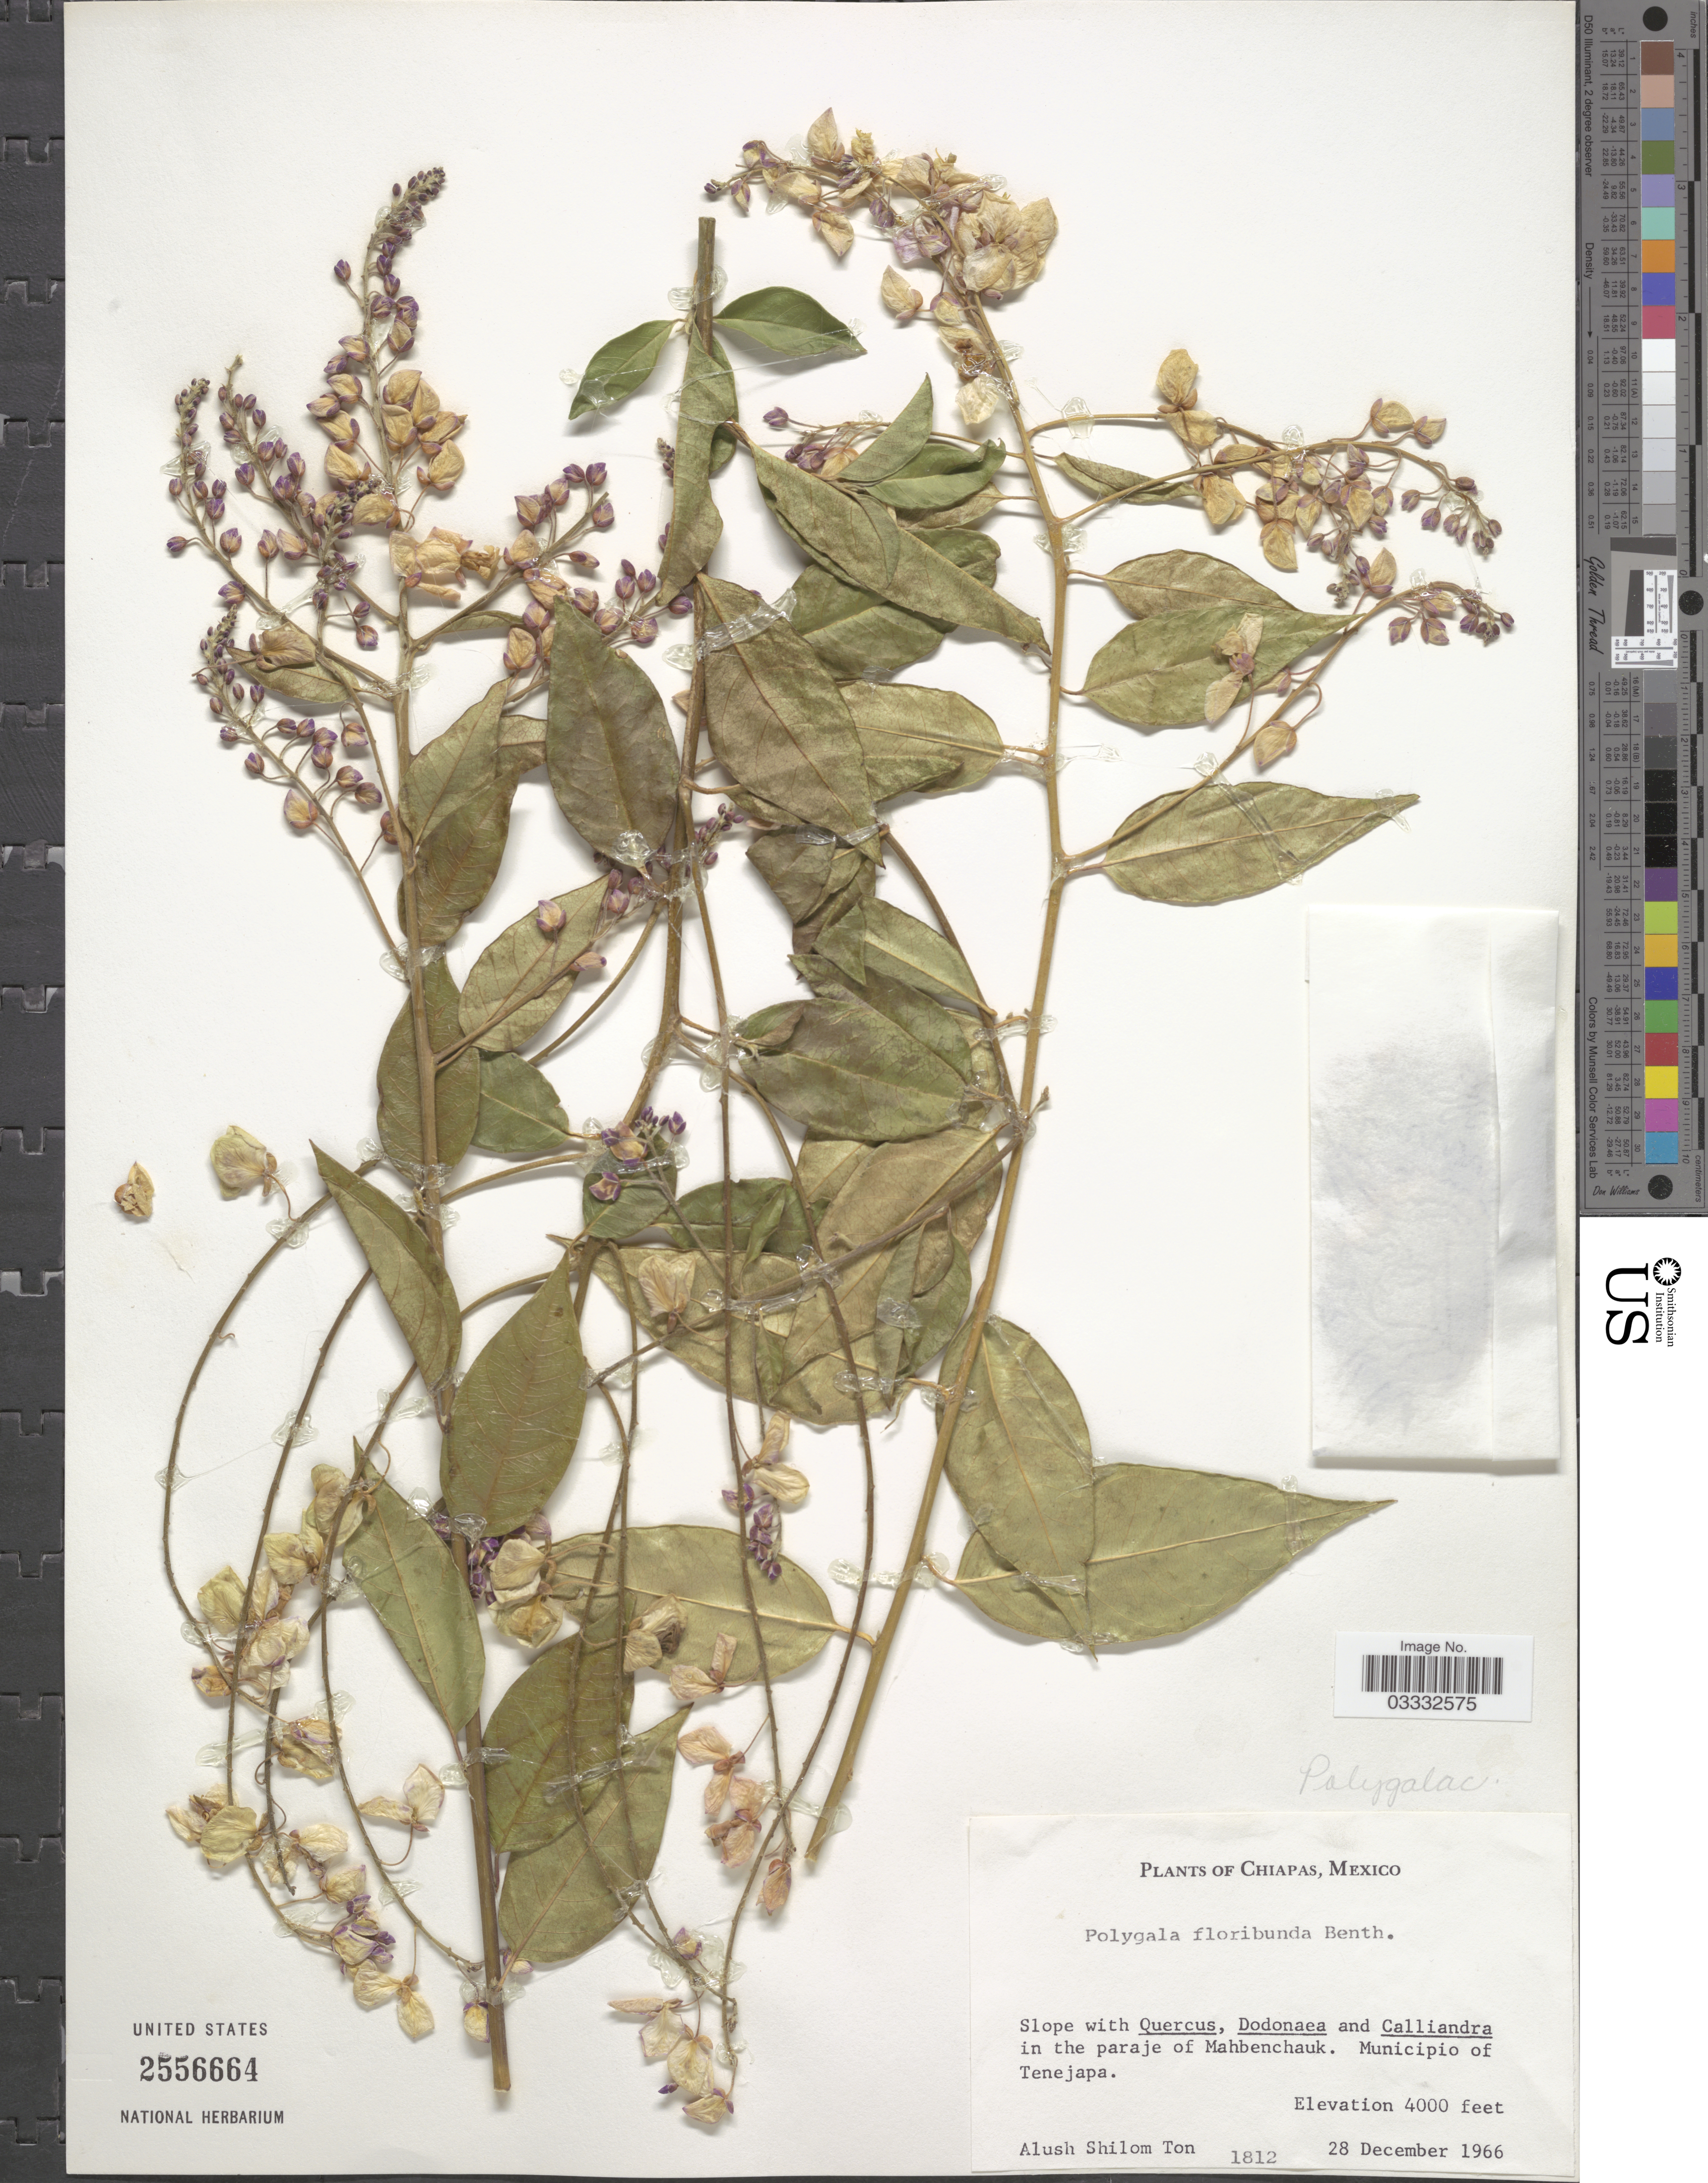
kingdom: Plantae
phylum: Tracheophyta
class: Magnoliopsida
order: Fabales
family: Polygalaceae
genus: Asemeia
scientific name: Asemeia floribunda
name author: (Benth.) J.F.B. Pastore & J.R. Abbott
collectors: A. Ton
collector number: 1812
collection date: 1966-12-28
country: Mexico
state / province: Chiapas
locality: In the paraje of Mahbenchauk. Municipio of Tenejapa.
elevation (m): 1219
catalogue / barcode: US 2556664